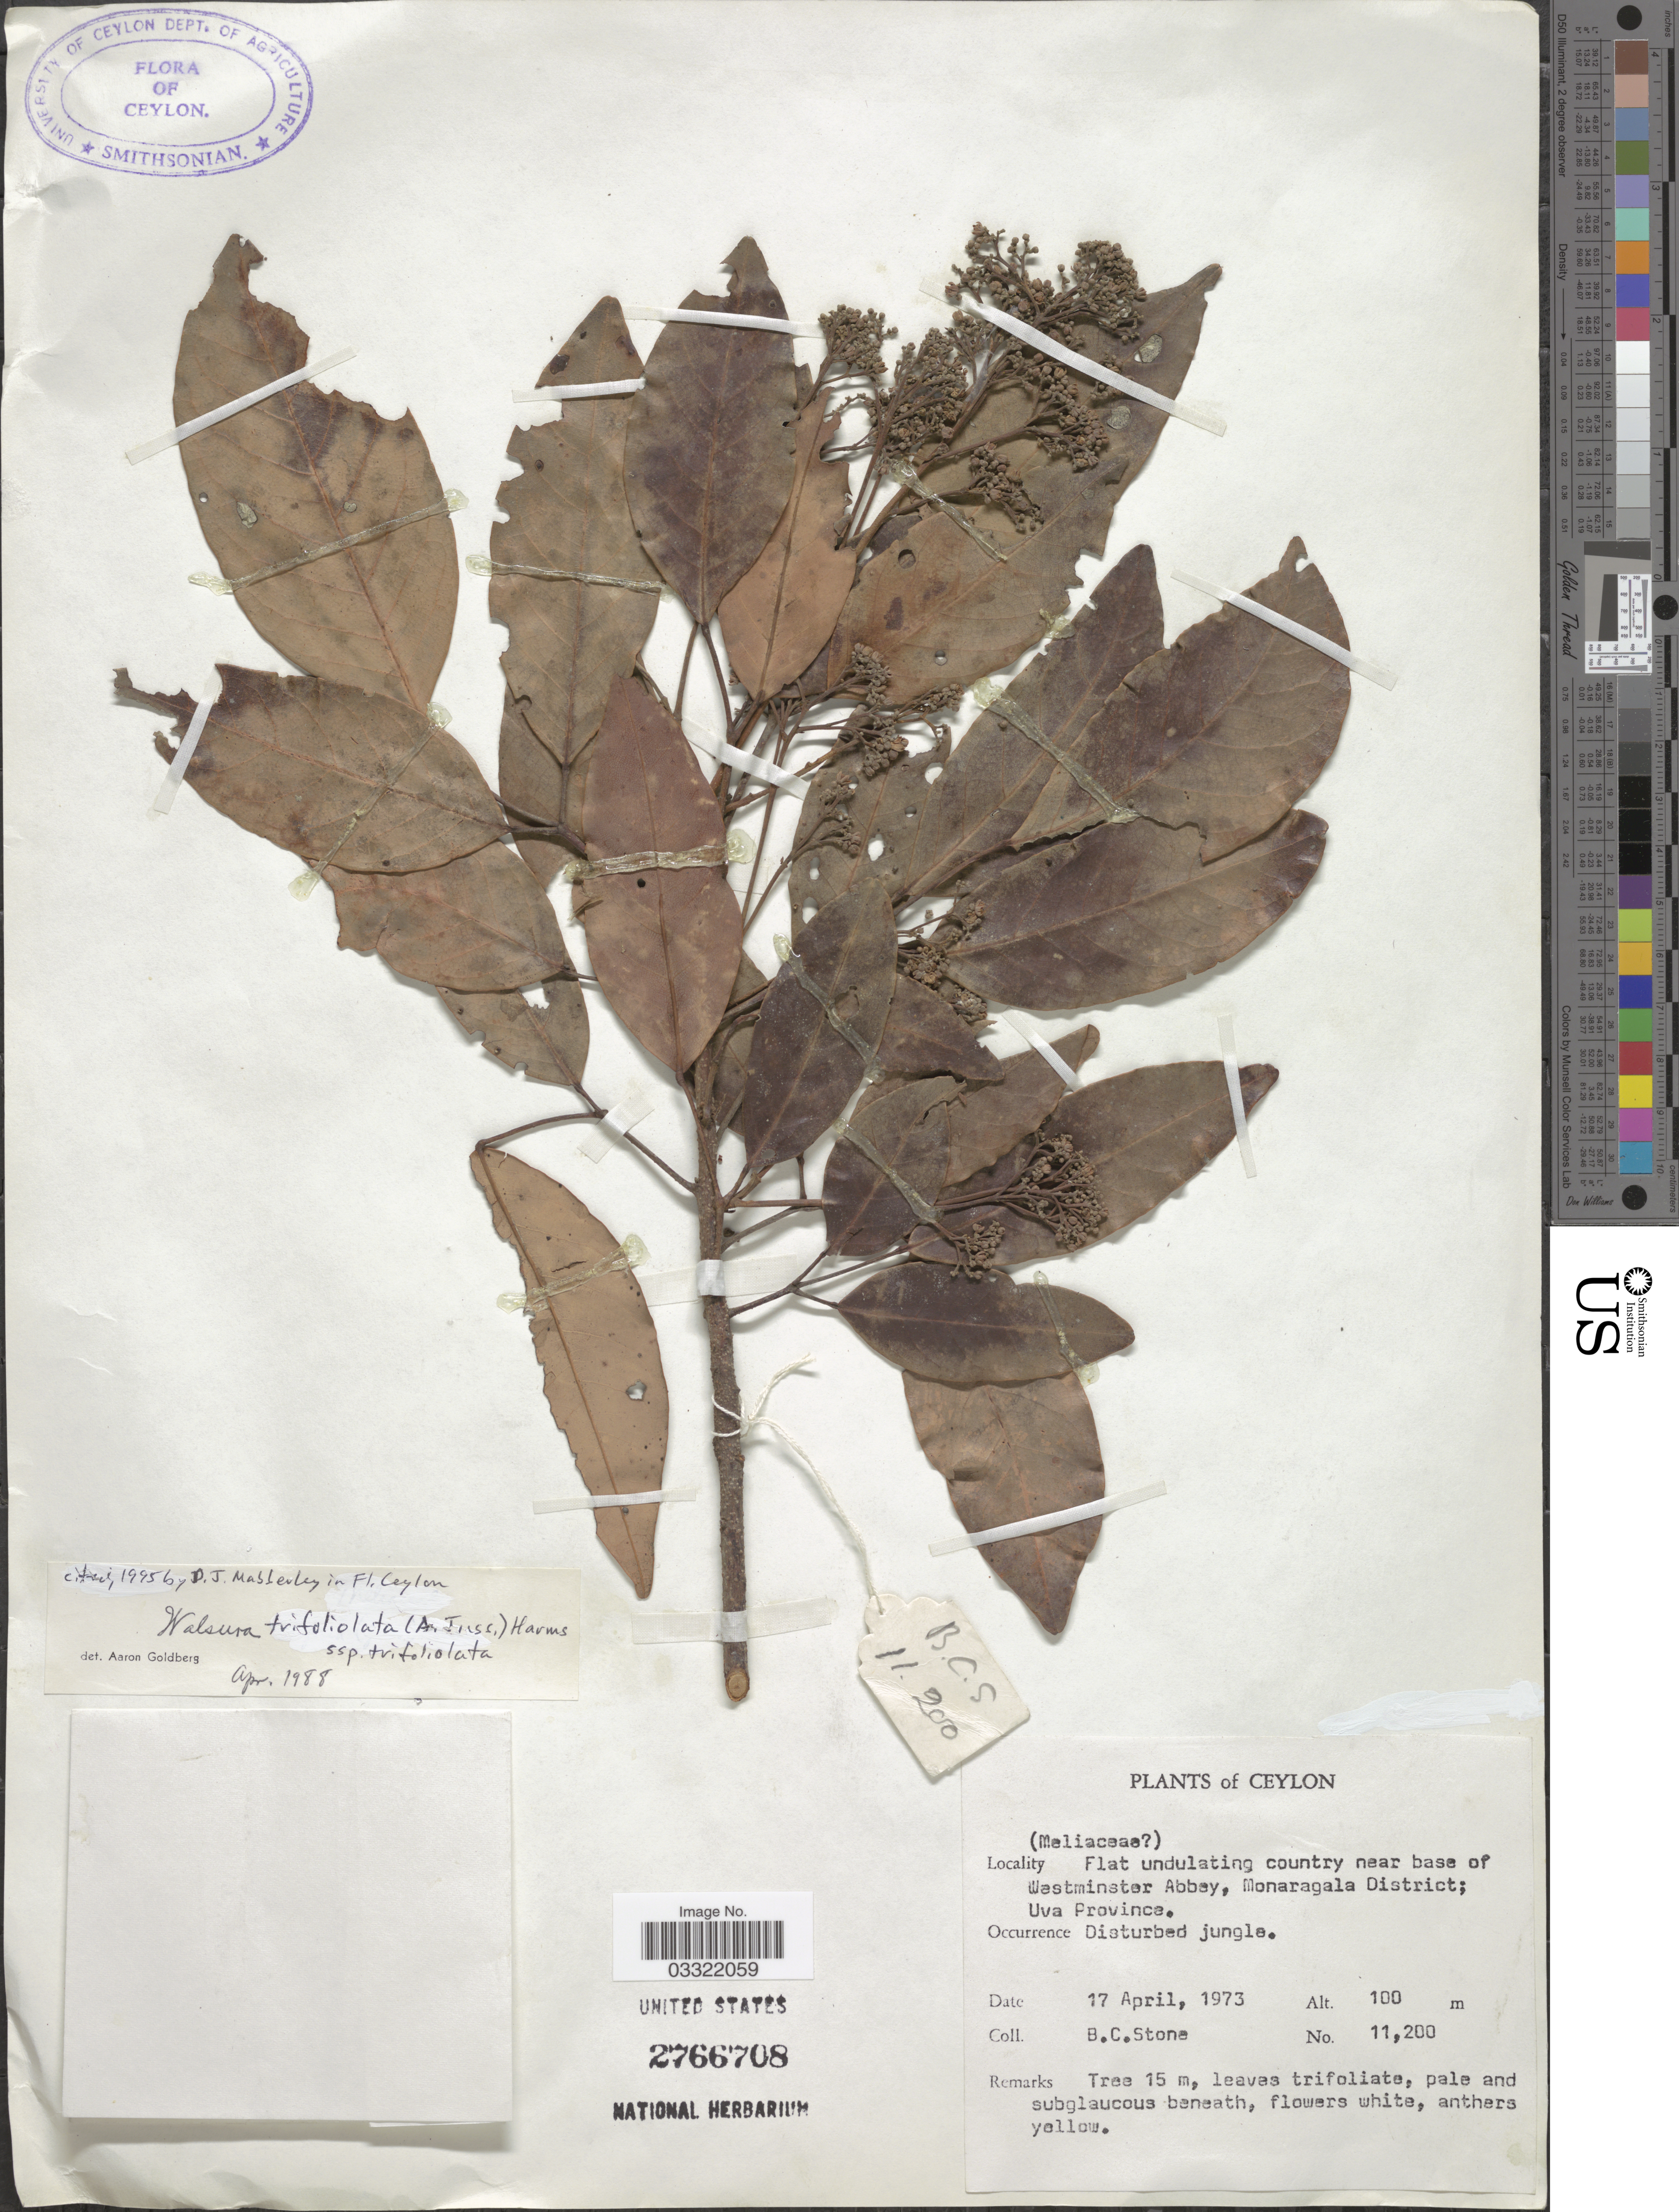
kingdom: Plantae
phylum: Tracheophyta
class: Magnoliopsida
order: Sapindales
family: Meliaceae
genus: Walsura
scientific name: Walsura trifoliolata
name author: (A. Juss.) Harms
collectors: B. C. Stone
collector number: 11200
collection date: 1973-04-17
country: Sri Lanka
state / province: Uva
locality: Ceylon, Flat undulating country near base of Wastminster Abbey, Monaragala District.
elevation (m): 100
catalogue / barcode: US 2766708